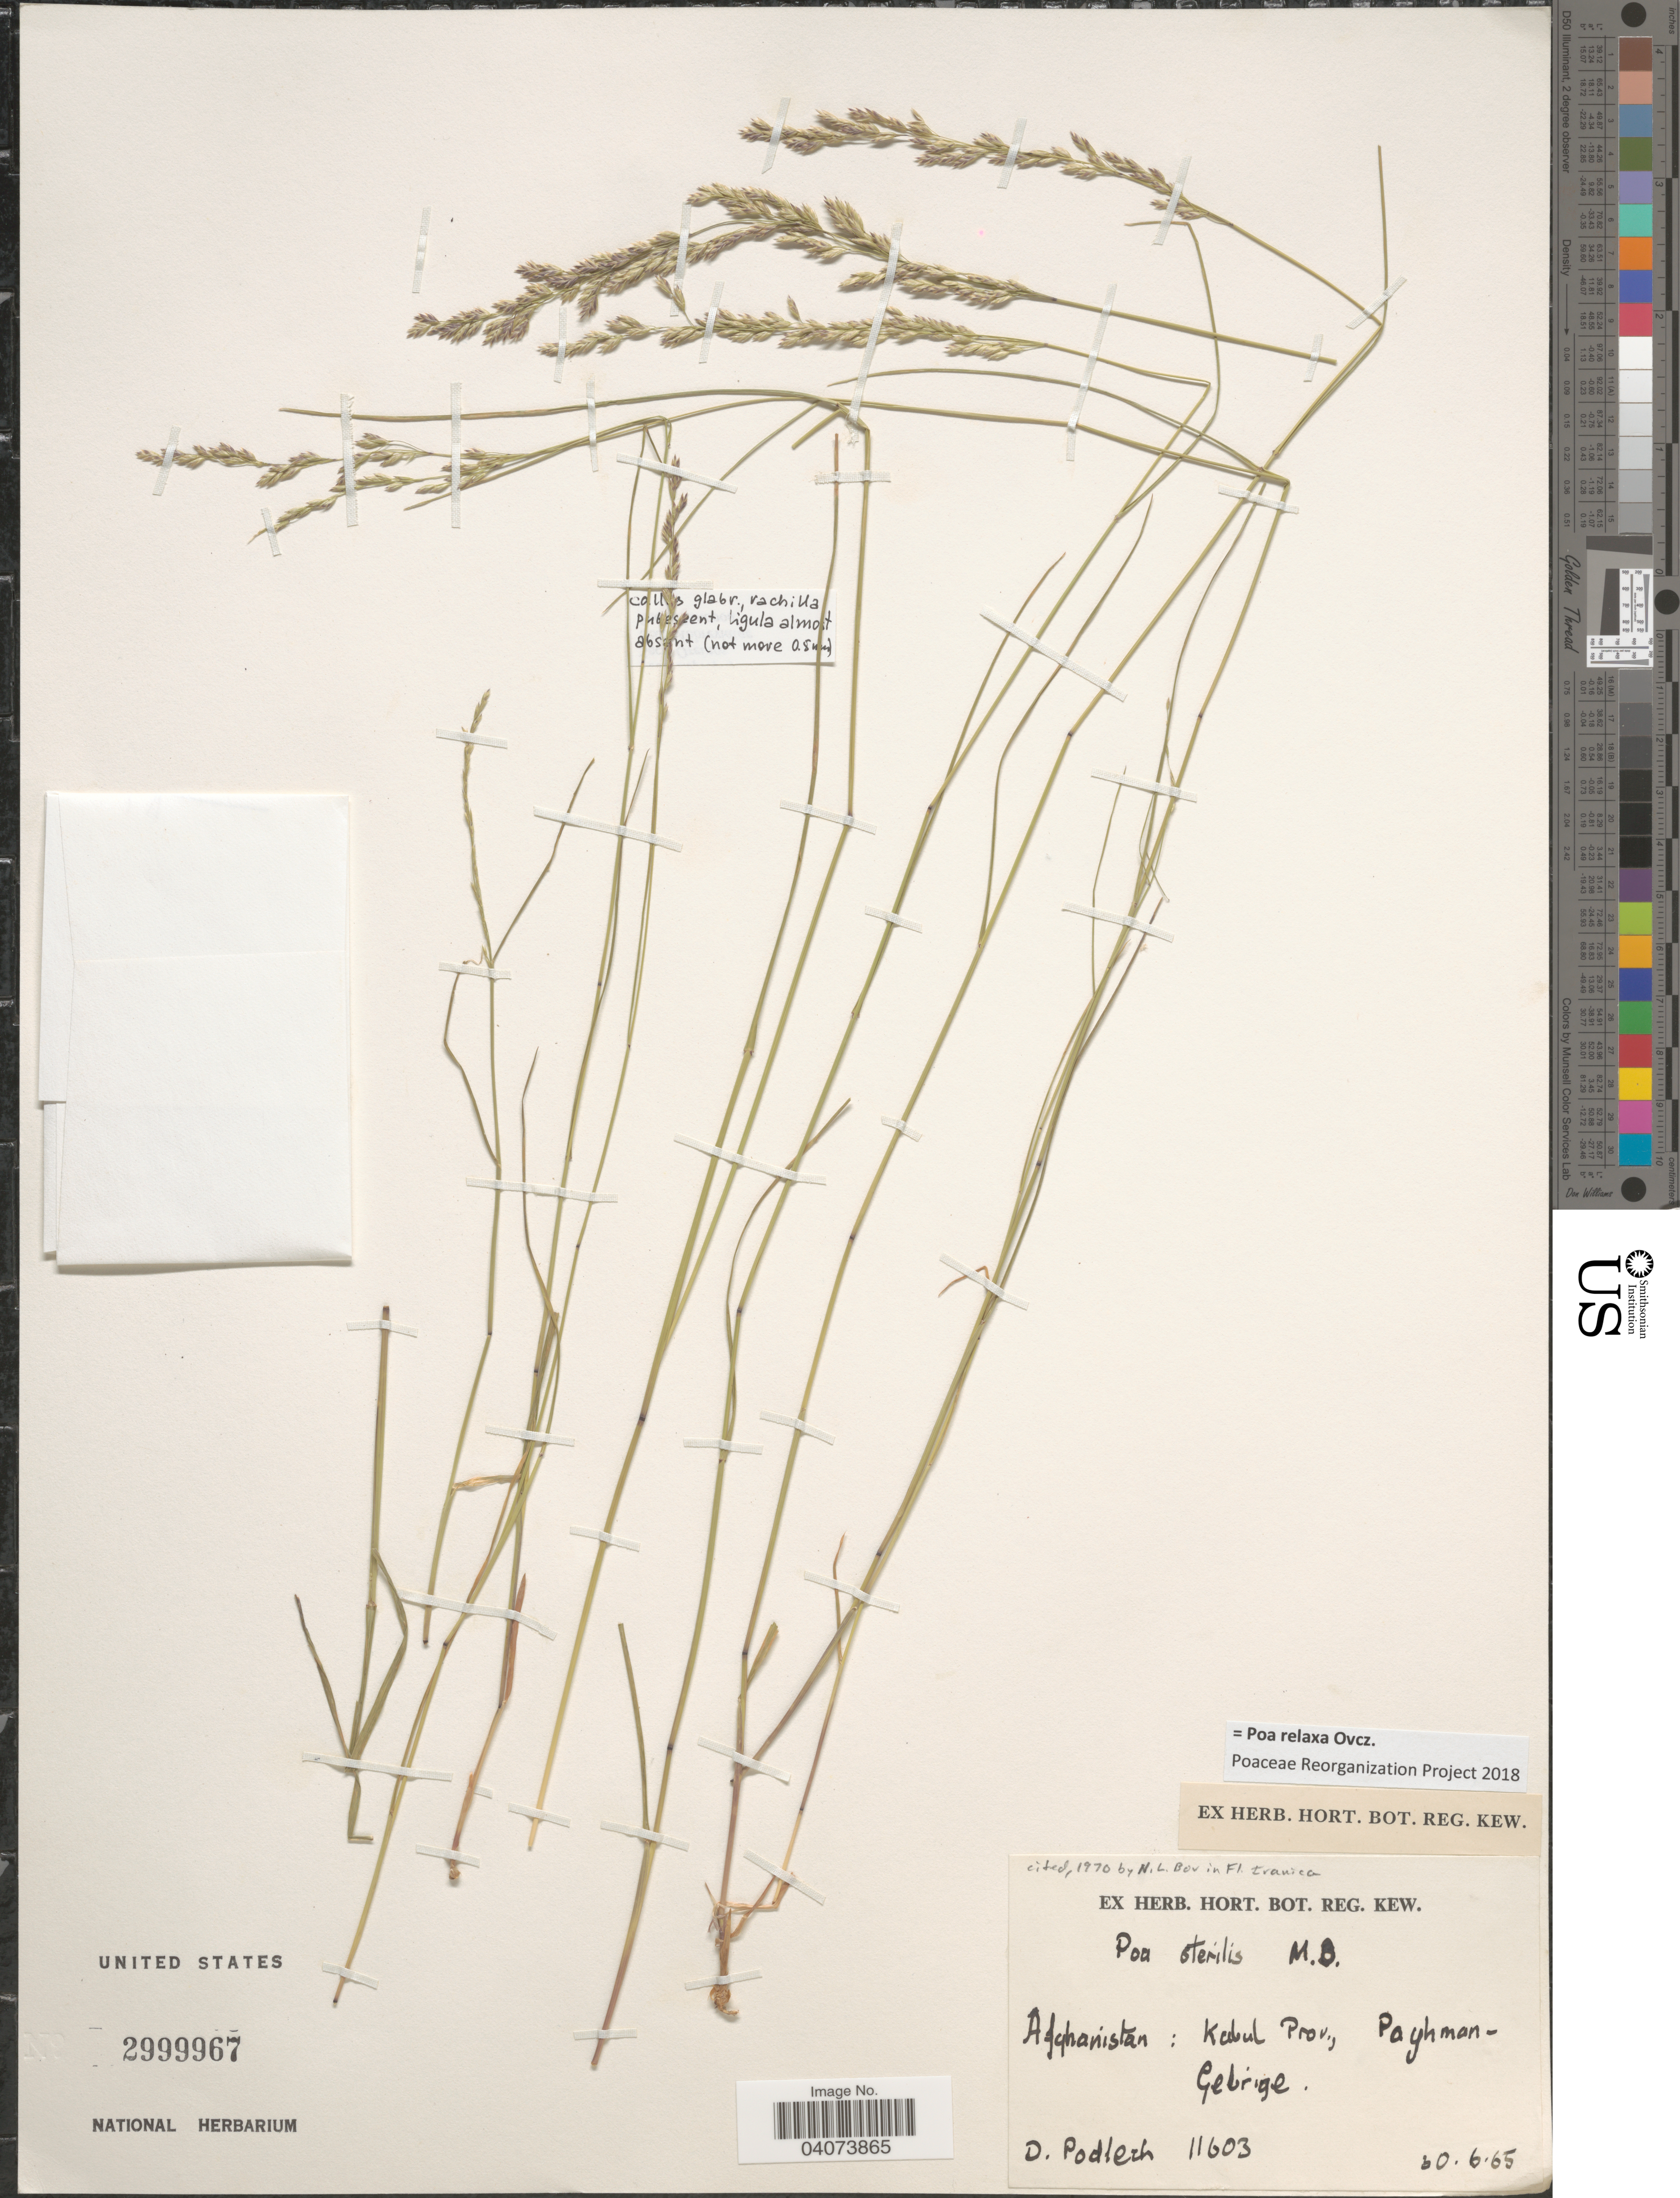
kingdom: Plantae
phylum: Tracheophyta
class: Liliopsida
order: Poales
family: Poaceae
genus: Poa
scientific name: Poa relaxa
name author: Ovcz.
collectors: D. Podlech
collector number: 11603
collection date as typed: Transcribed d/m/y: 30/6/65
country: Afghanistan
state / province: Kabul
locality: Paghman-Gebrige.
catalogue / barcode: US 2999967